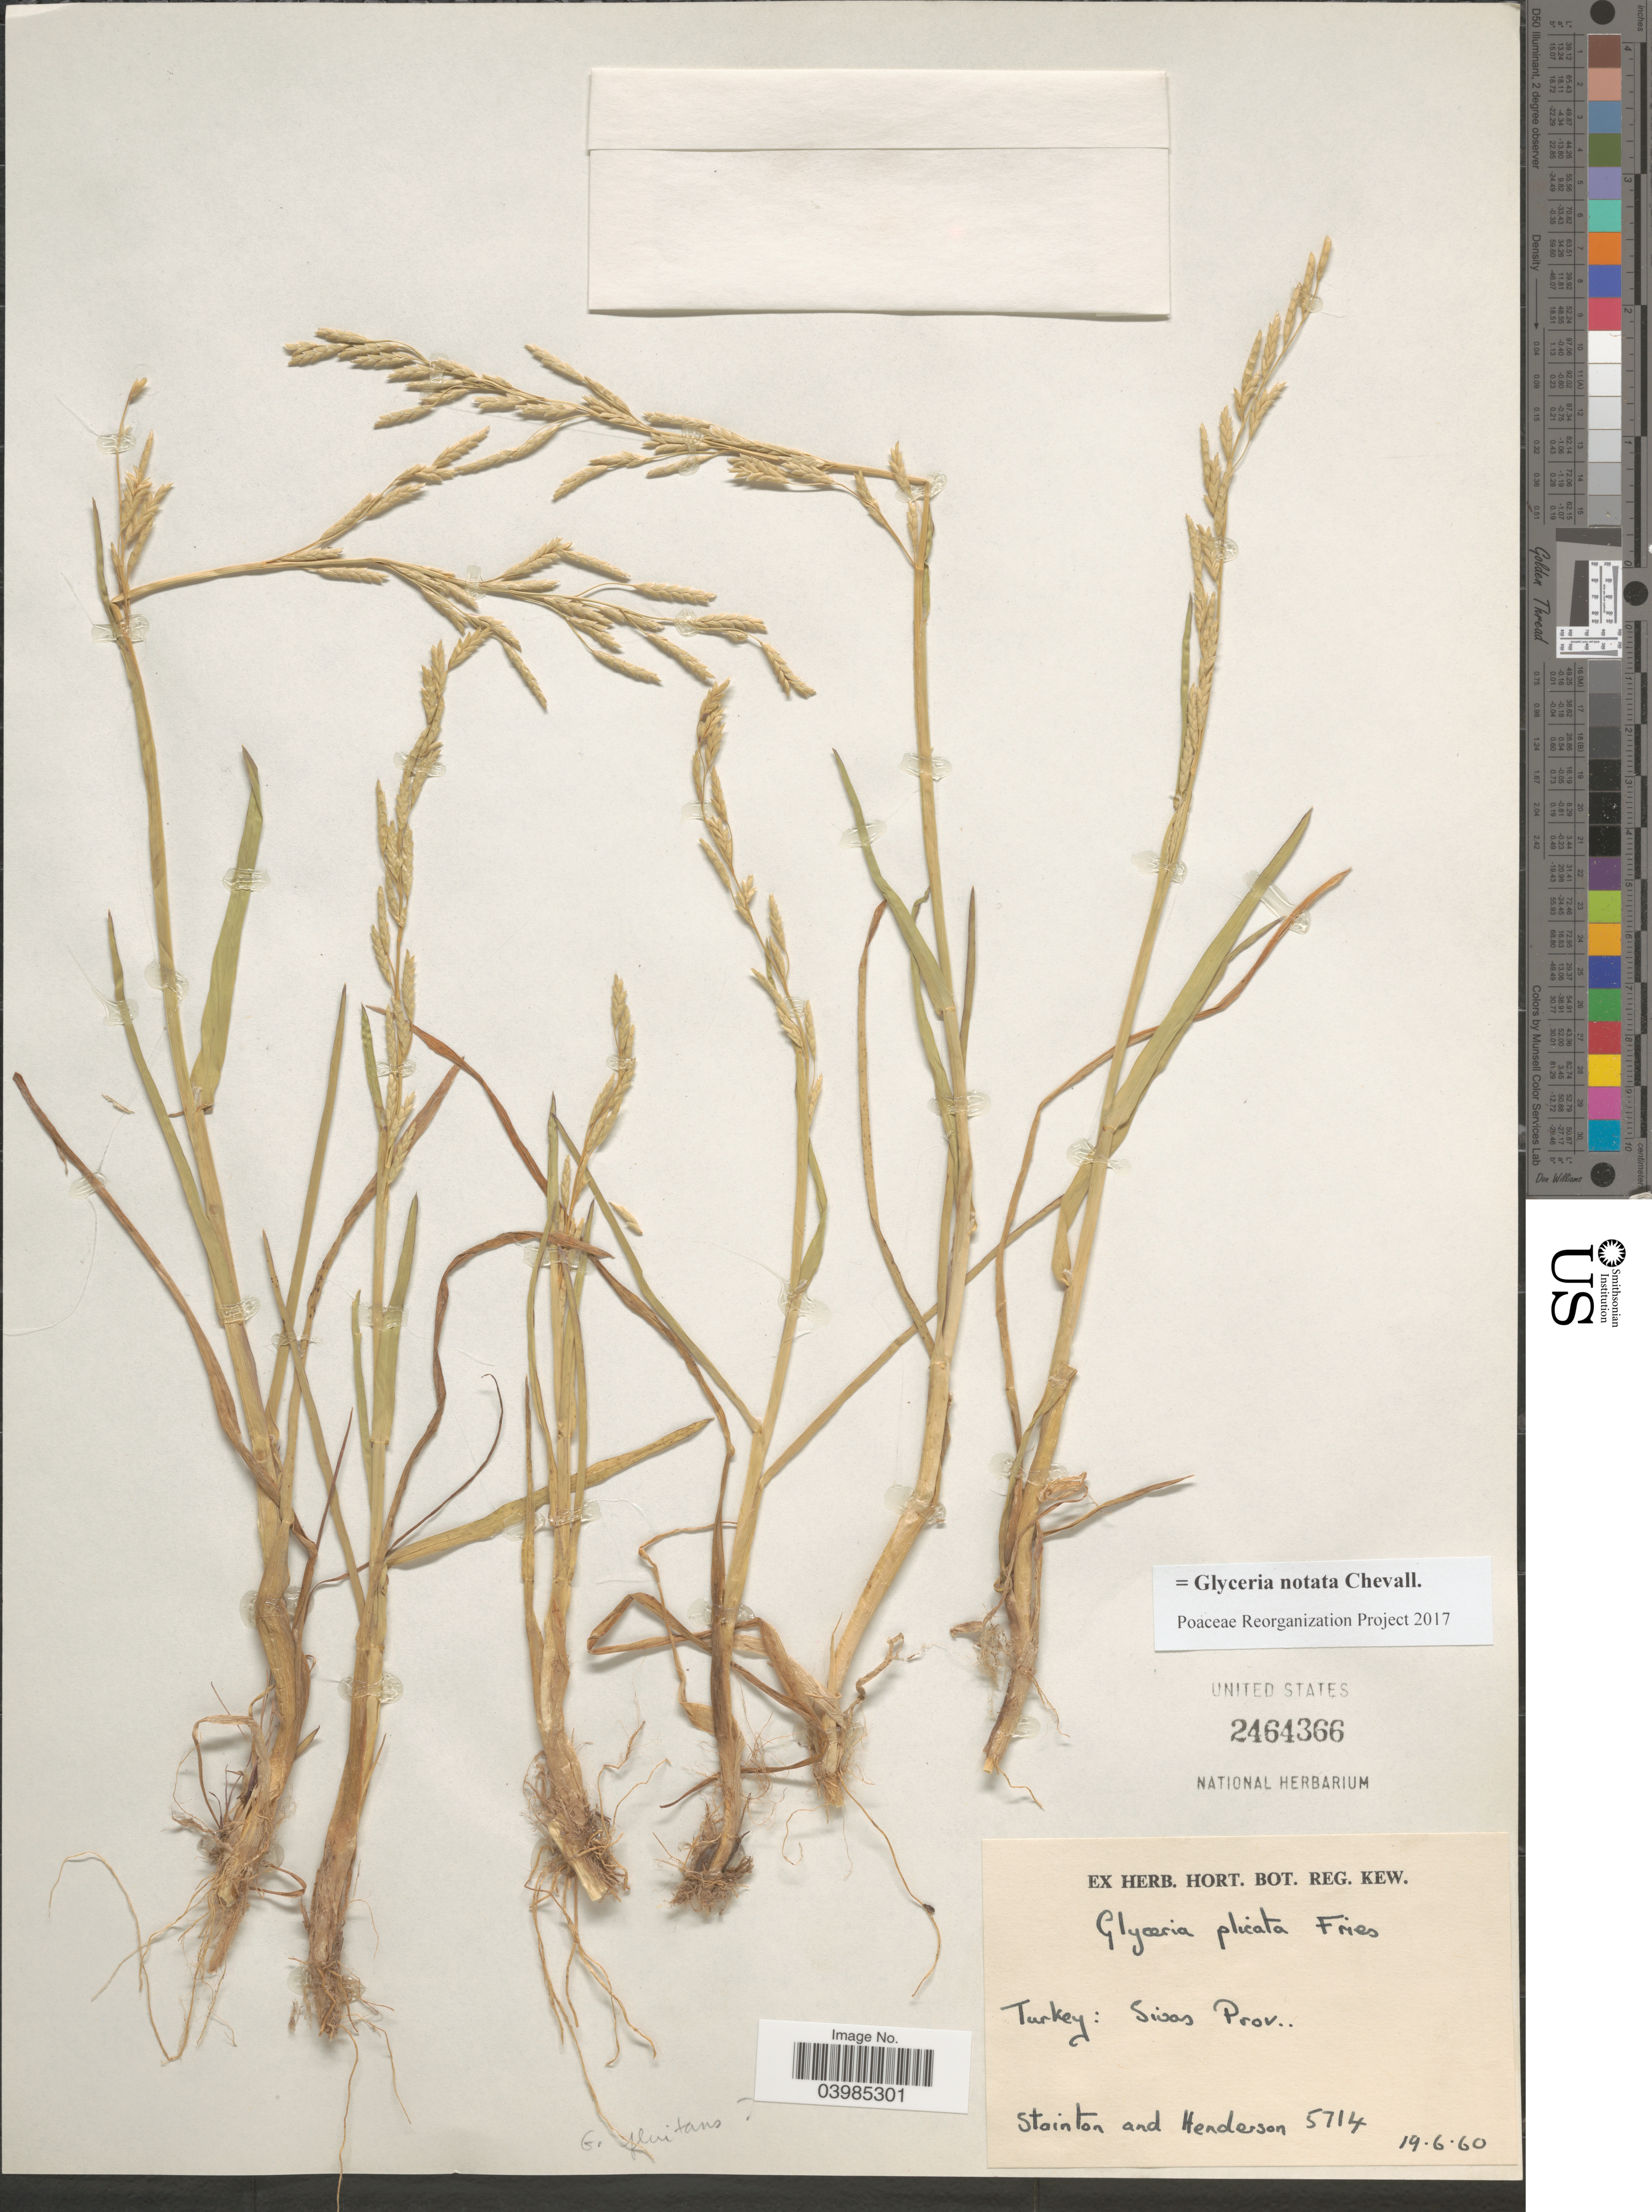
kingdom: Plantae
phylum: Tracheophyta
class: Liliopsida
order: Poales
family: Poaceae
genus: Glyceria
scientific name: Glyceria notata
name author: Chevall.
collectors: -. Stainton & -. Henderson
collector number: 5714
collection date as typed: Transcribed d/m/y: 19/6/60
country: Turkey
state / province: Sivas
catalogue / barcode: US 2464366